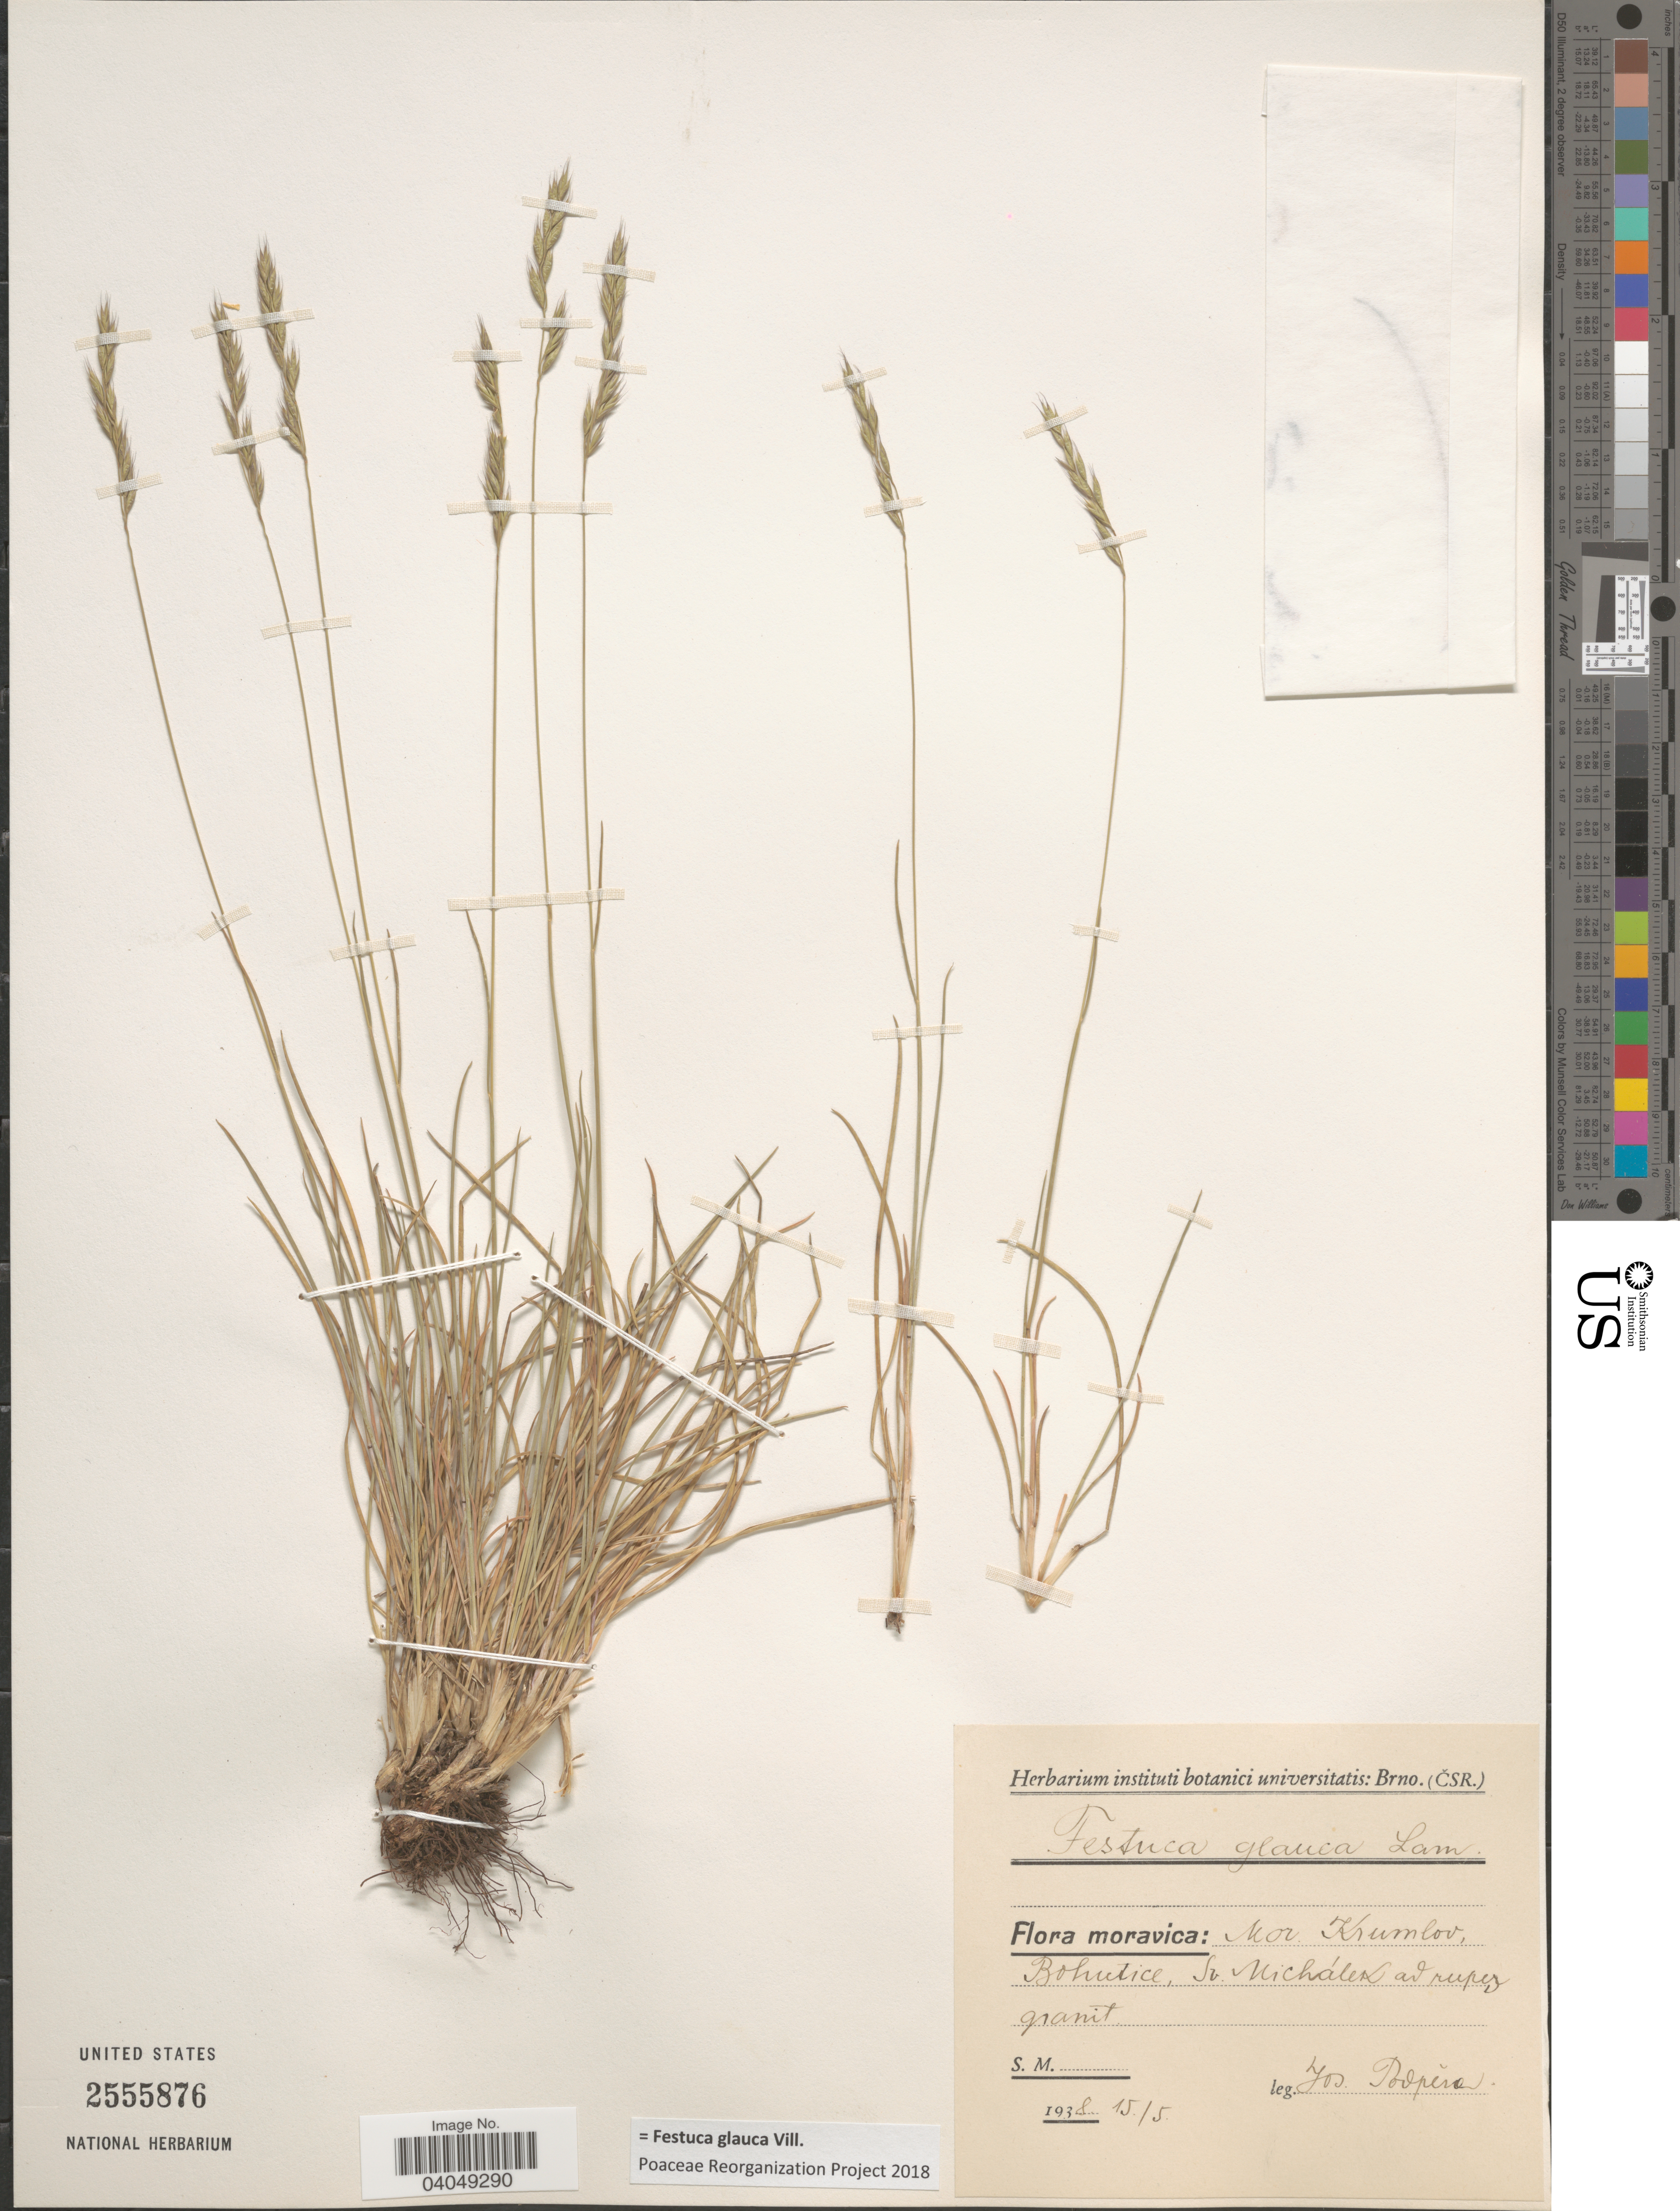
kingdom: Plantae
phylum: Tracheophyta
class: Liliopsida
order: Poales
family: Poaceae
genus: Festuca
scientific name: Festuca glauca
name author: Vill.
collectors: J. Podpera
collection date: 1938-05-15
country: Czechia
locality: Moravica: Mov. Krumlov. Bohutice, Sv. Michálen ad rupes. granit.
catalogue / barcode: US 2555876